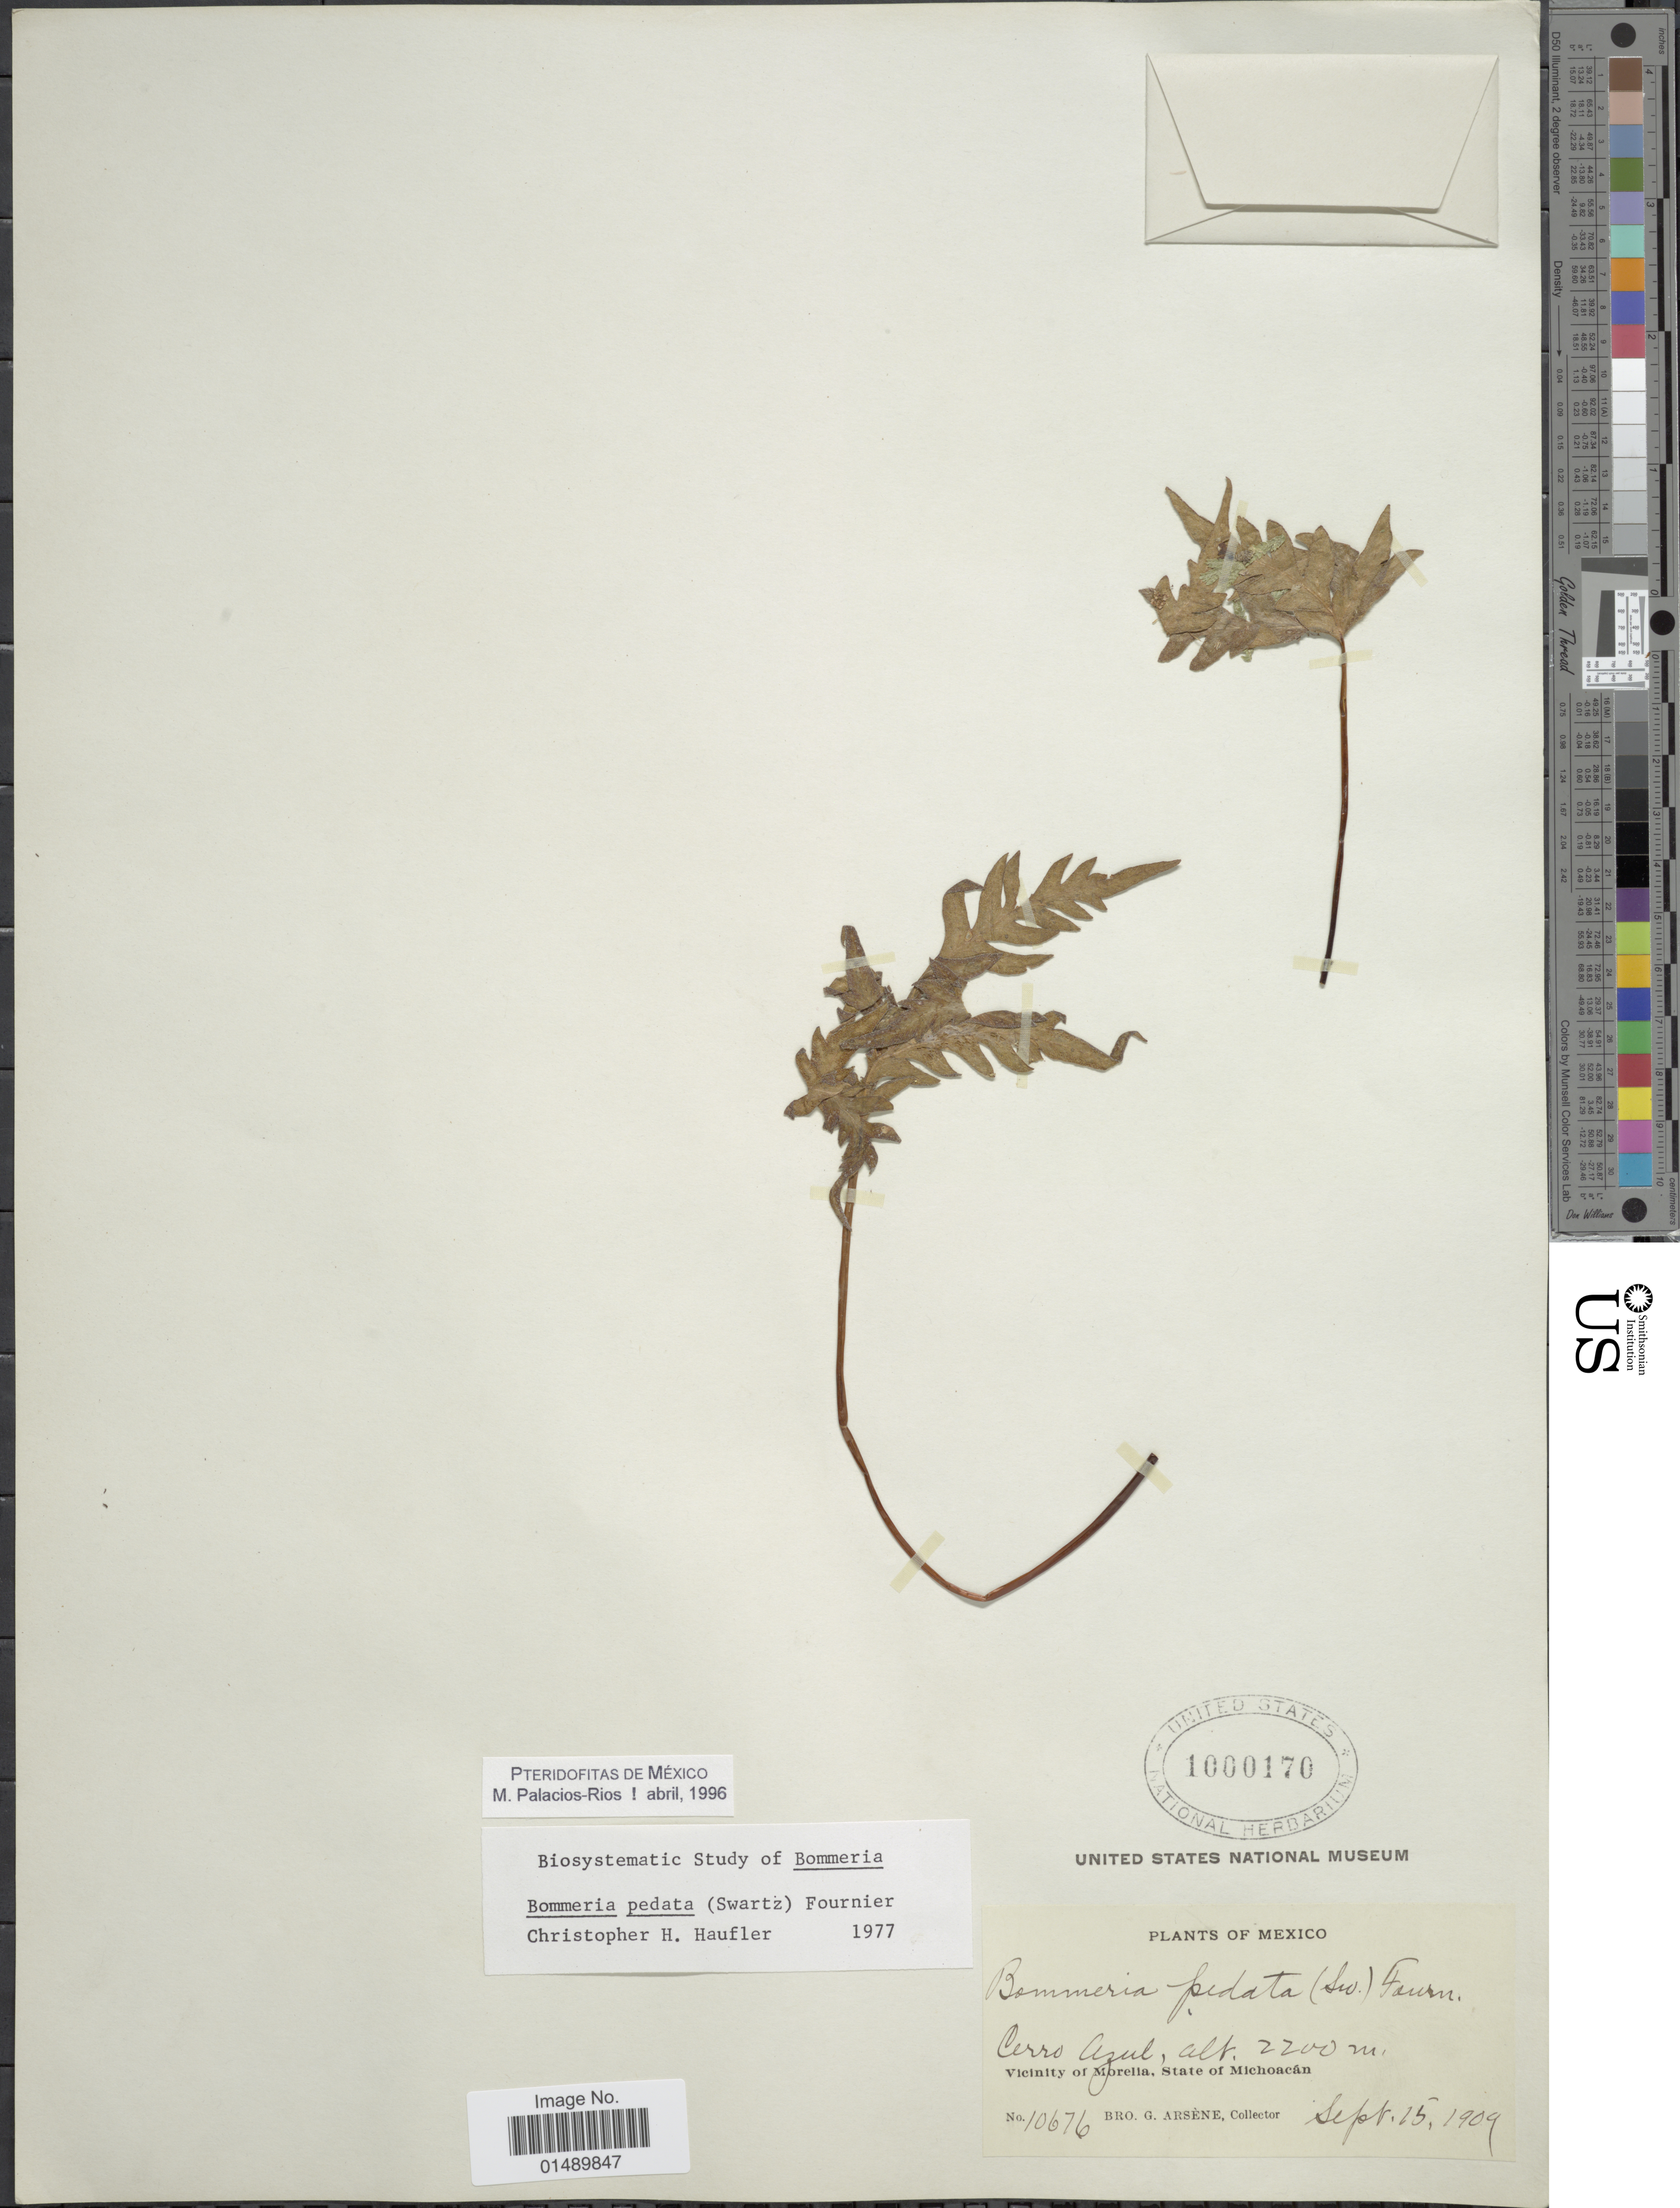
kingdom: Plantae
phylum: Tracheophyta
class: Polypodiopsida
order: Polypodiales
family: Pteridaceae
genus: Bommeria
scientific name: Bommeria pedata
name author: (Sw.) E. Fourn.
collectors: Bro. G. Arsène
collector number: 10676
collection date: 1909-09-15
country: Mexico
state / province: Michoacán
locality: Mexico, vicinity of Morelia, Cerro Azul.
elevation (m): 2200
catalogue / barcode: US 1000170